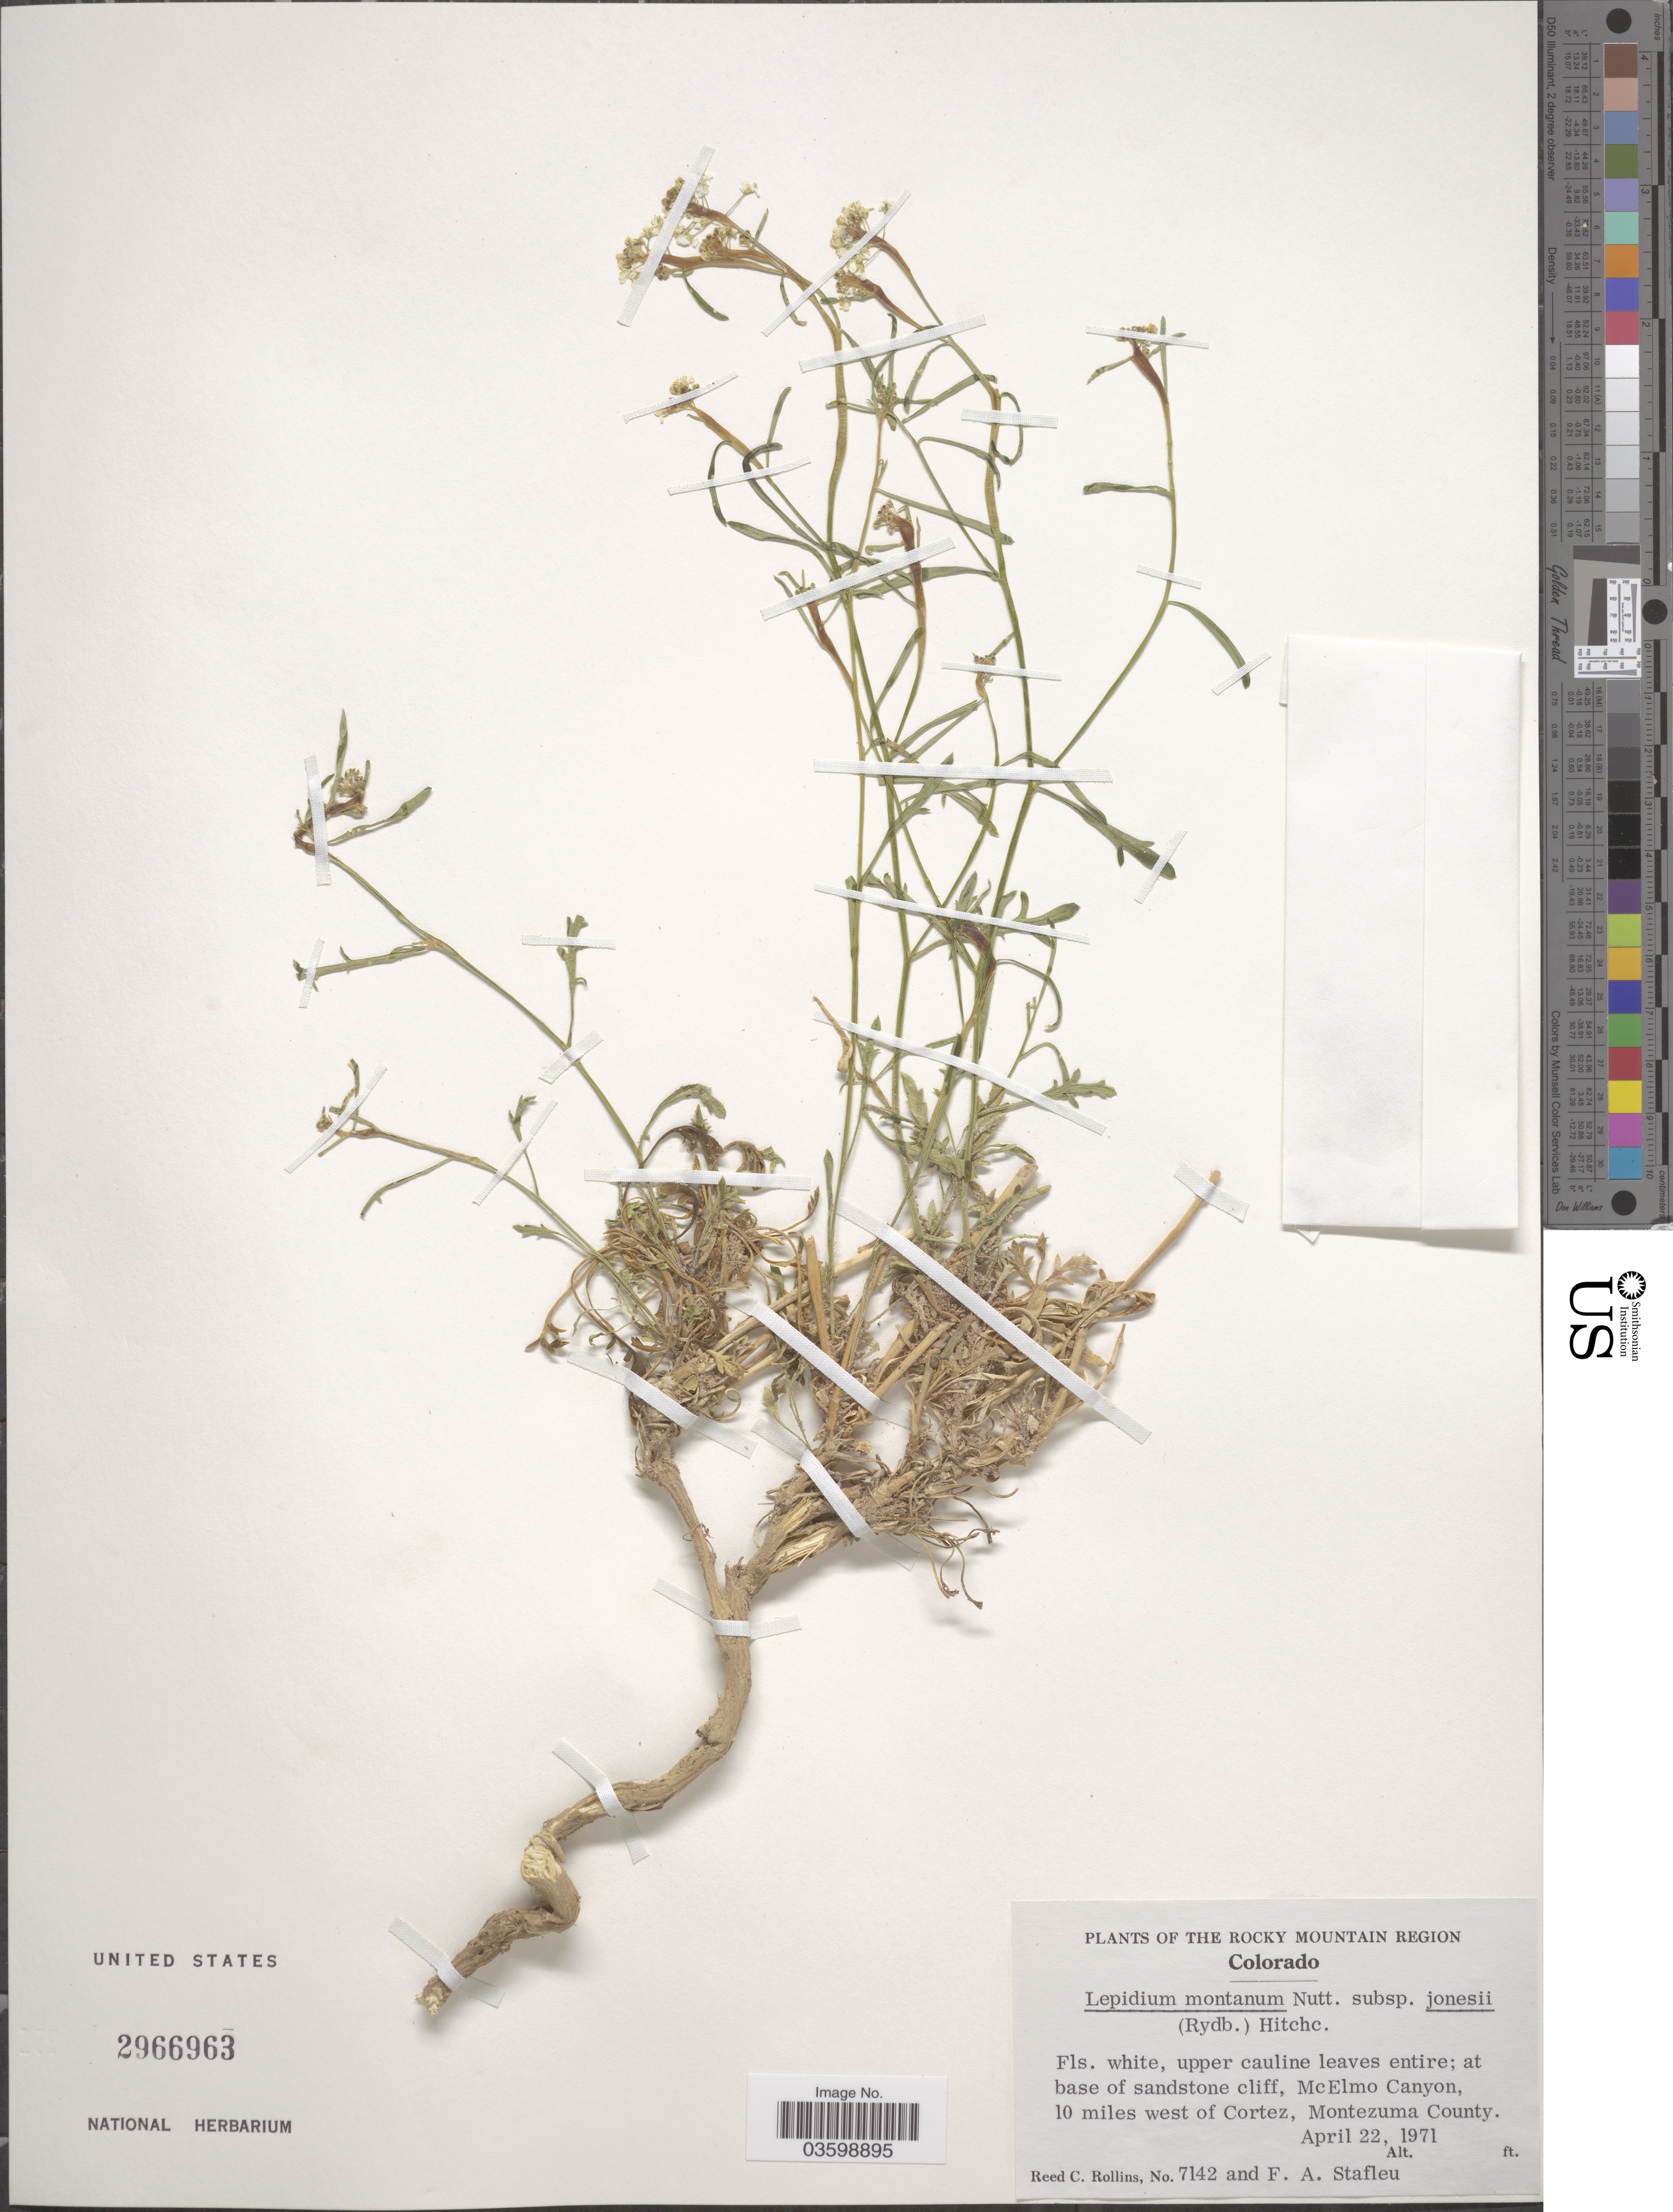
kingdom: Plantae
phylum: Tracheophyta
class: Magnoliopsida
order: Brassicales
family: Brassicaceae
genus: Lepidium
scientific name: Lepidium montanum var. jonesii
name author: (Rydb.) C.L. Hitchc.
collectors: R. C. Rollins & F. A. Stafleu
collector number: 7142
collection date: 1971-04-22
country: United States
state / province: Colorado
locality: The Rocky Mountain Region. At base of sandstone cliff, McElmo Canyon, 10 miles west of Cortez, Montezuma County.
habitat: at base of sandstone cliff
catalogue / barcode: US 2966963